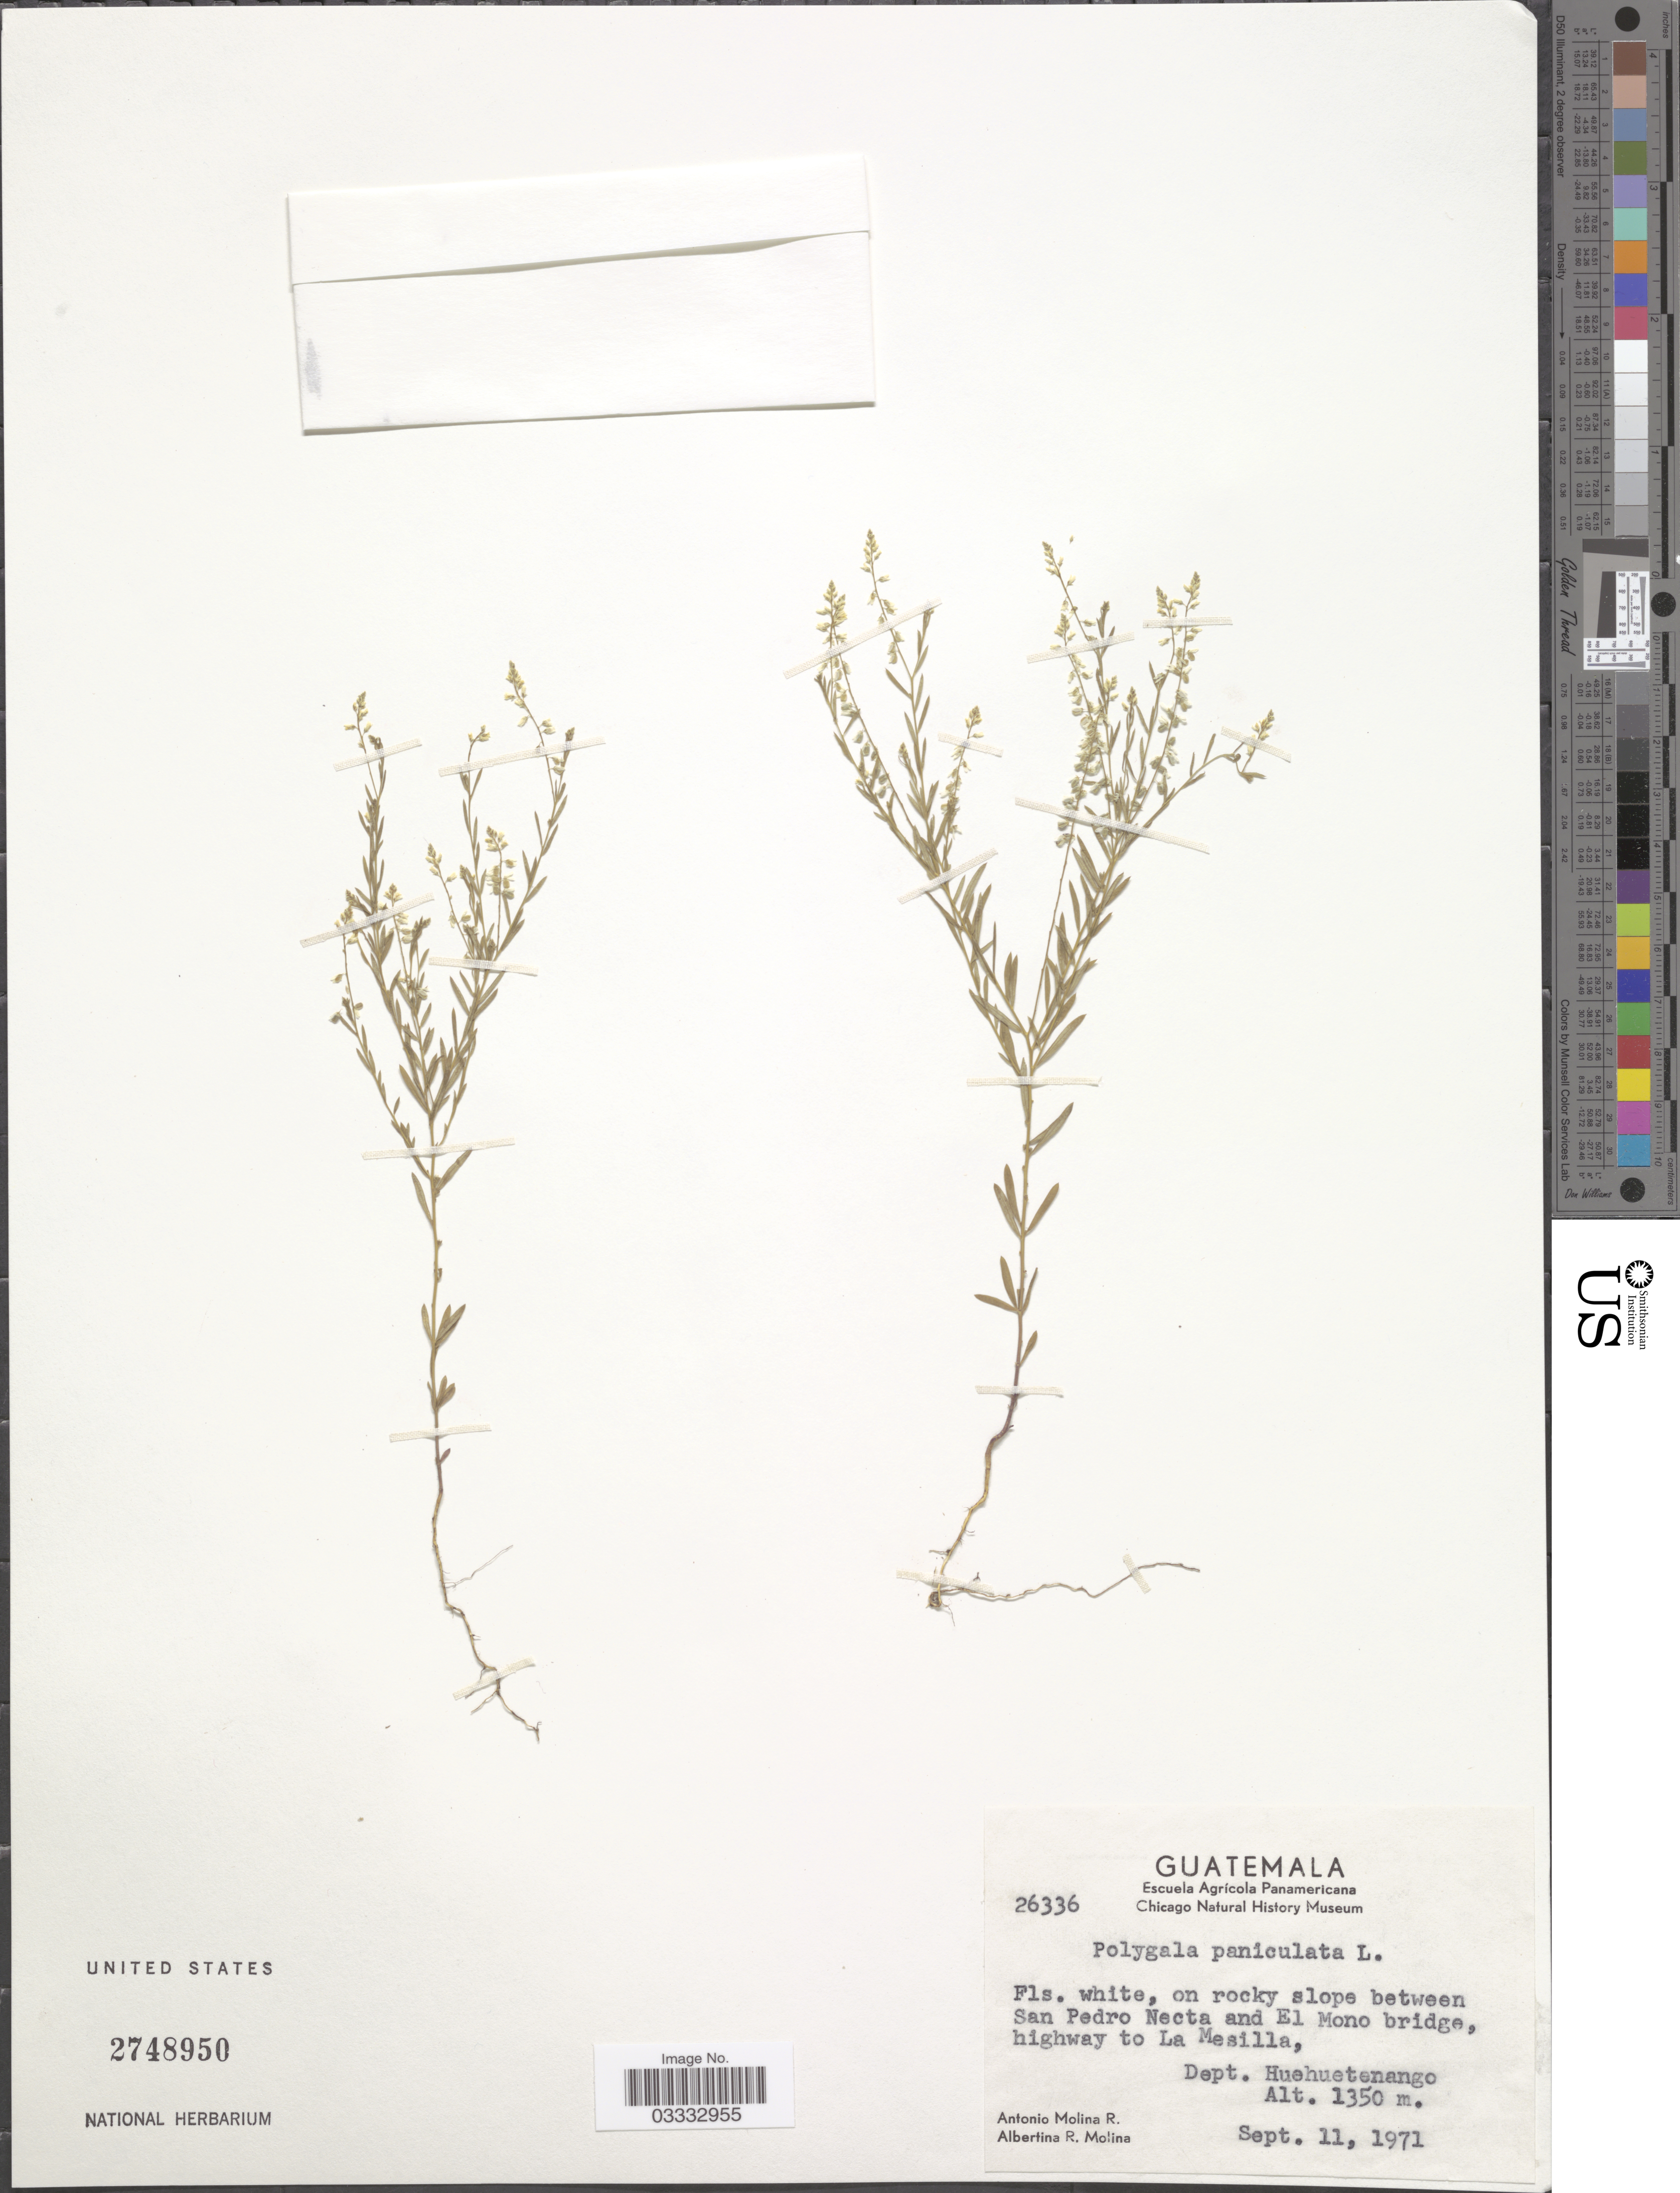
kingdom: Plantae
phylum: Tracheophyta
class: Magnoliopsida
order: Fabales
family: Polygalaceae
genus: Polygala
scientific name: Polygala paniculata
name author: L.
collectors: A. Molina R. & A. R. Molina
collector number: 26336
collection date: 1971-09-11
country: Guatemala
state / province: Huehuetenango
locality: On rocky slopes between San Pedro Necta and El Mono bridge, highway to La Mesilla, Dept. Huehuetenango.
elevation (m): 1350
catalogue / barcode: US 2748950